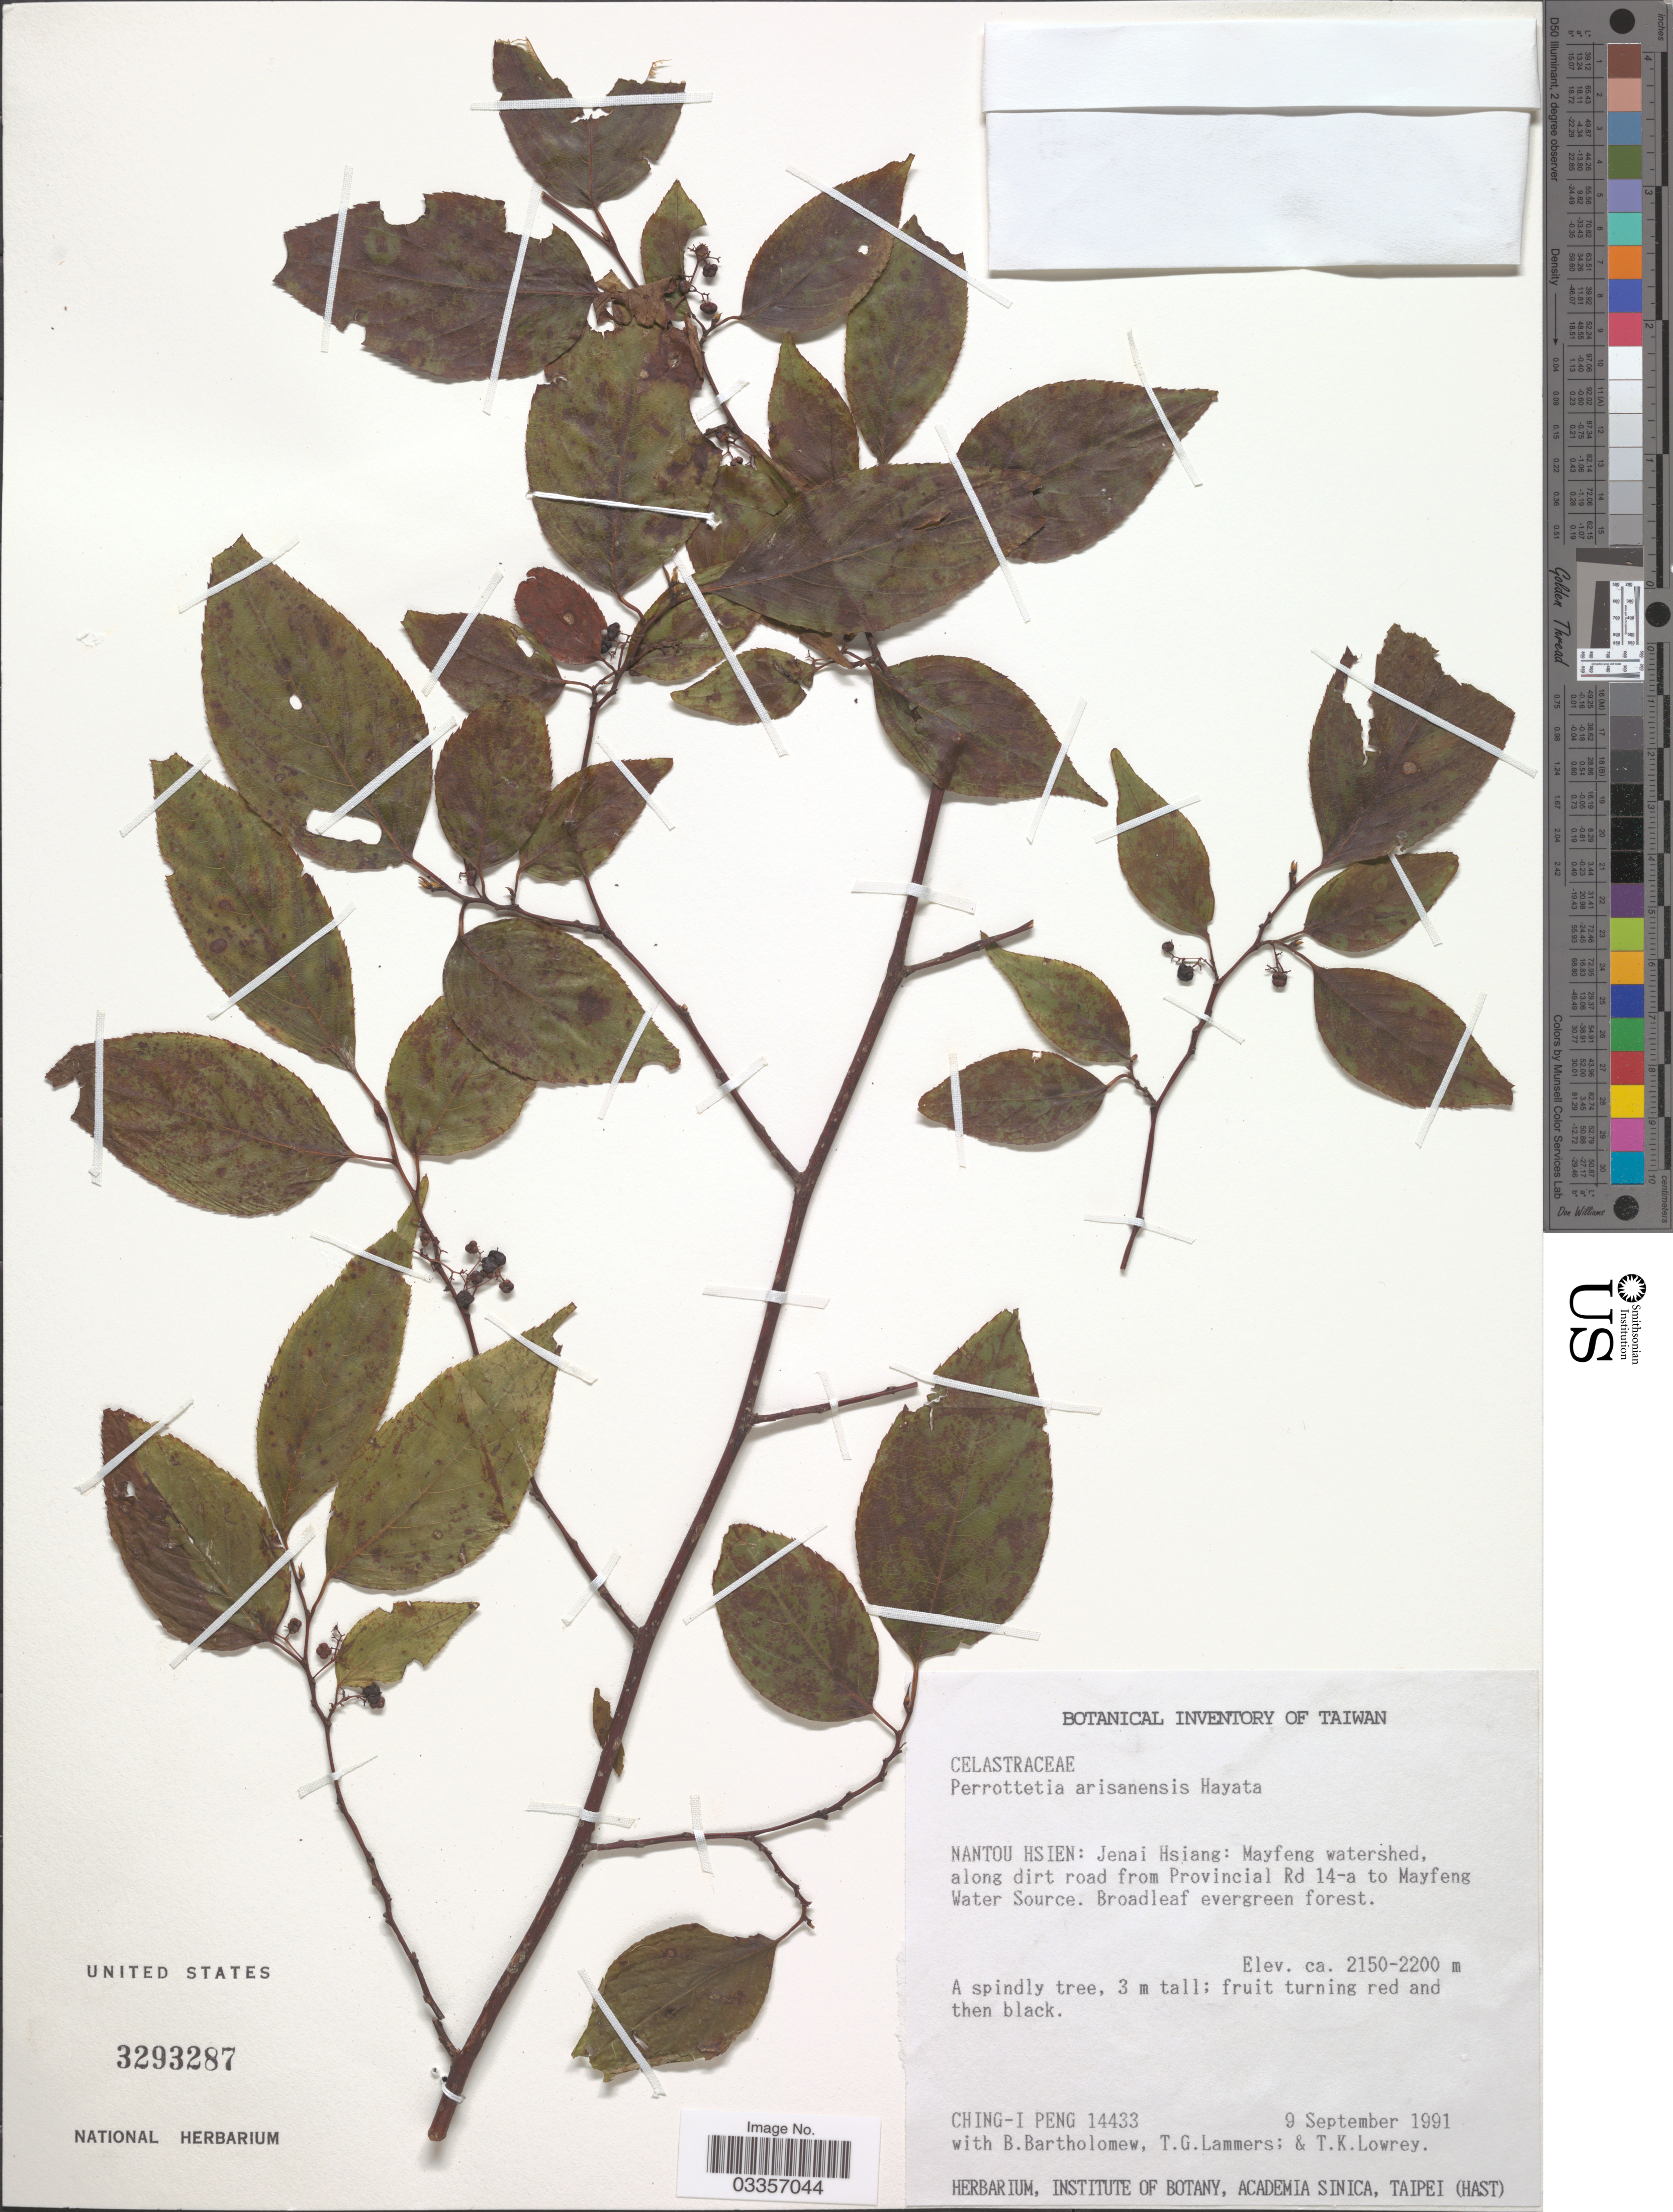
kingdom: Plantae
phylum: Tracheophyta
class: Magnoliopsida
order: Huerteales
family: Dipentodontaceae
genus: Perrottetia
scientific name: Perrottetia arisanensis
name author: Hayata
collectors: C.-I Peng, B. Bartholomew, T. Lammers & T. Lowrey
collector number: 14433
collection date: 1991-09-09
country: Taiwan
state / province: Nantou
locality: Nantou Hsien: Jenai Hsiang: Mayfeng watershed, along dirt road from Provincial Rd 14-a to Mayfeng Water Source.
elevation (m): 2150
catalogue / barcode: US 3293287